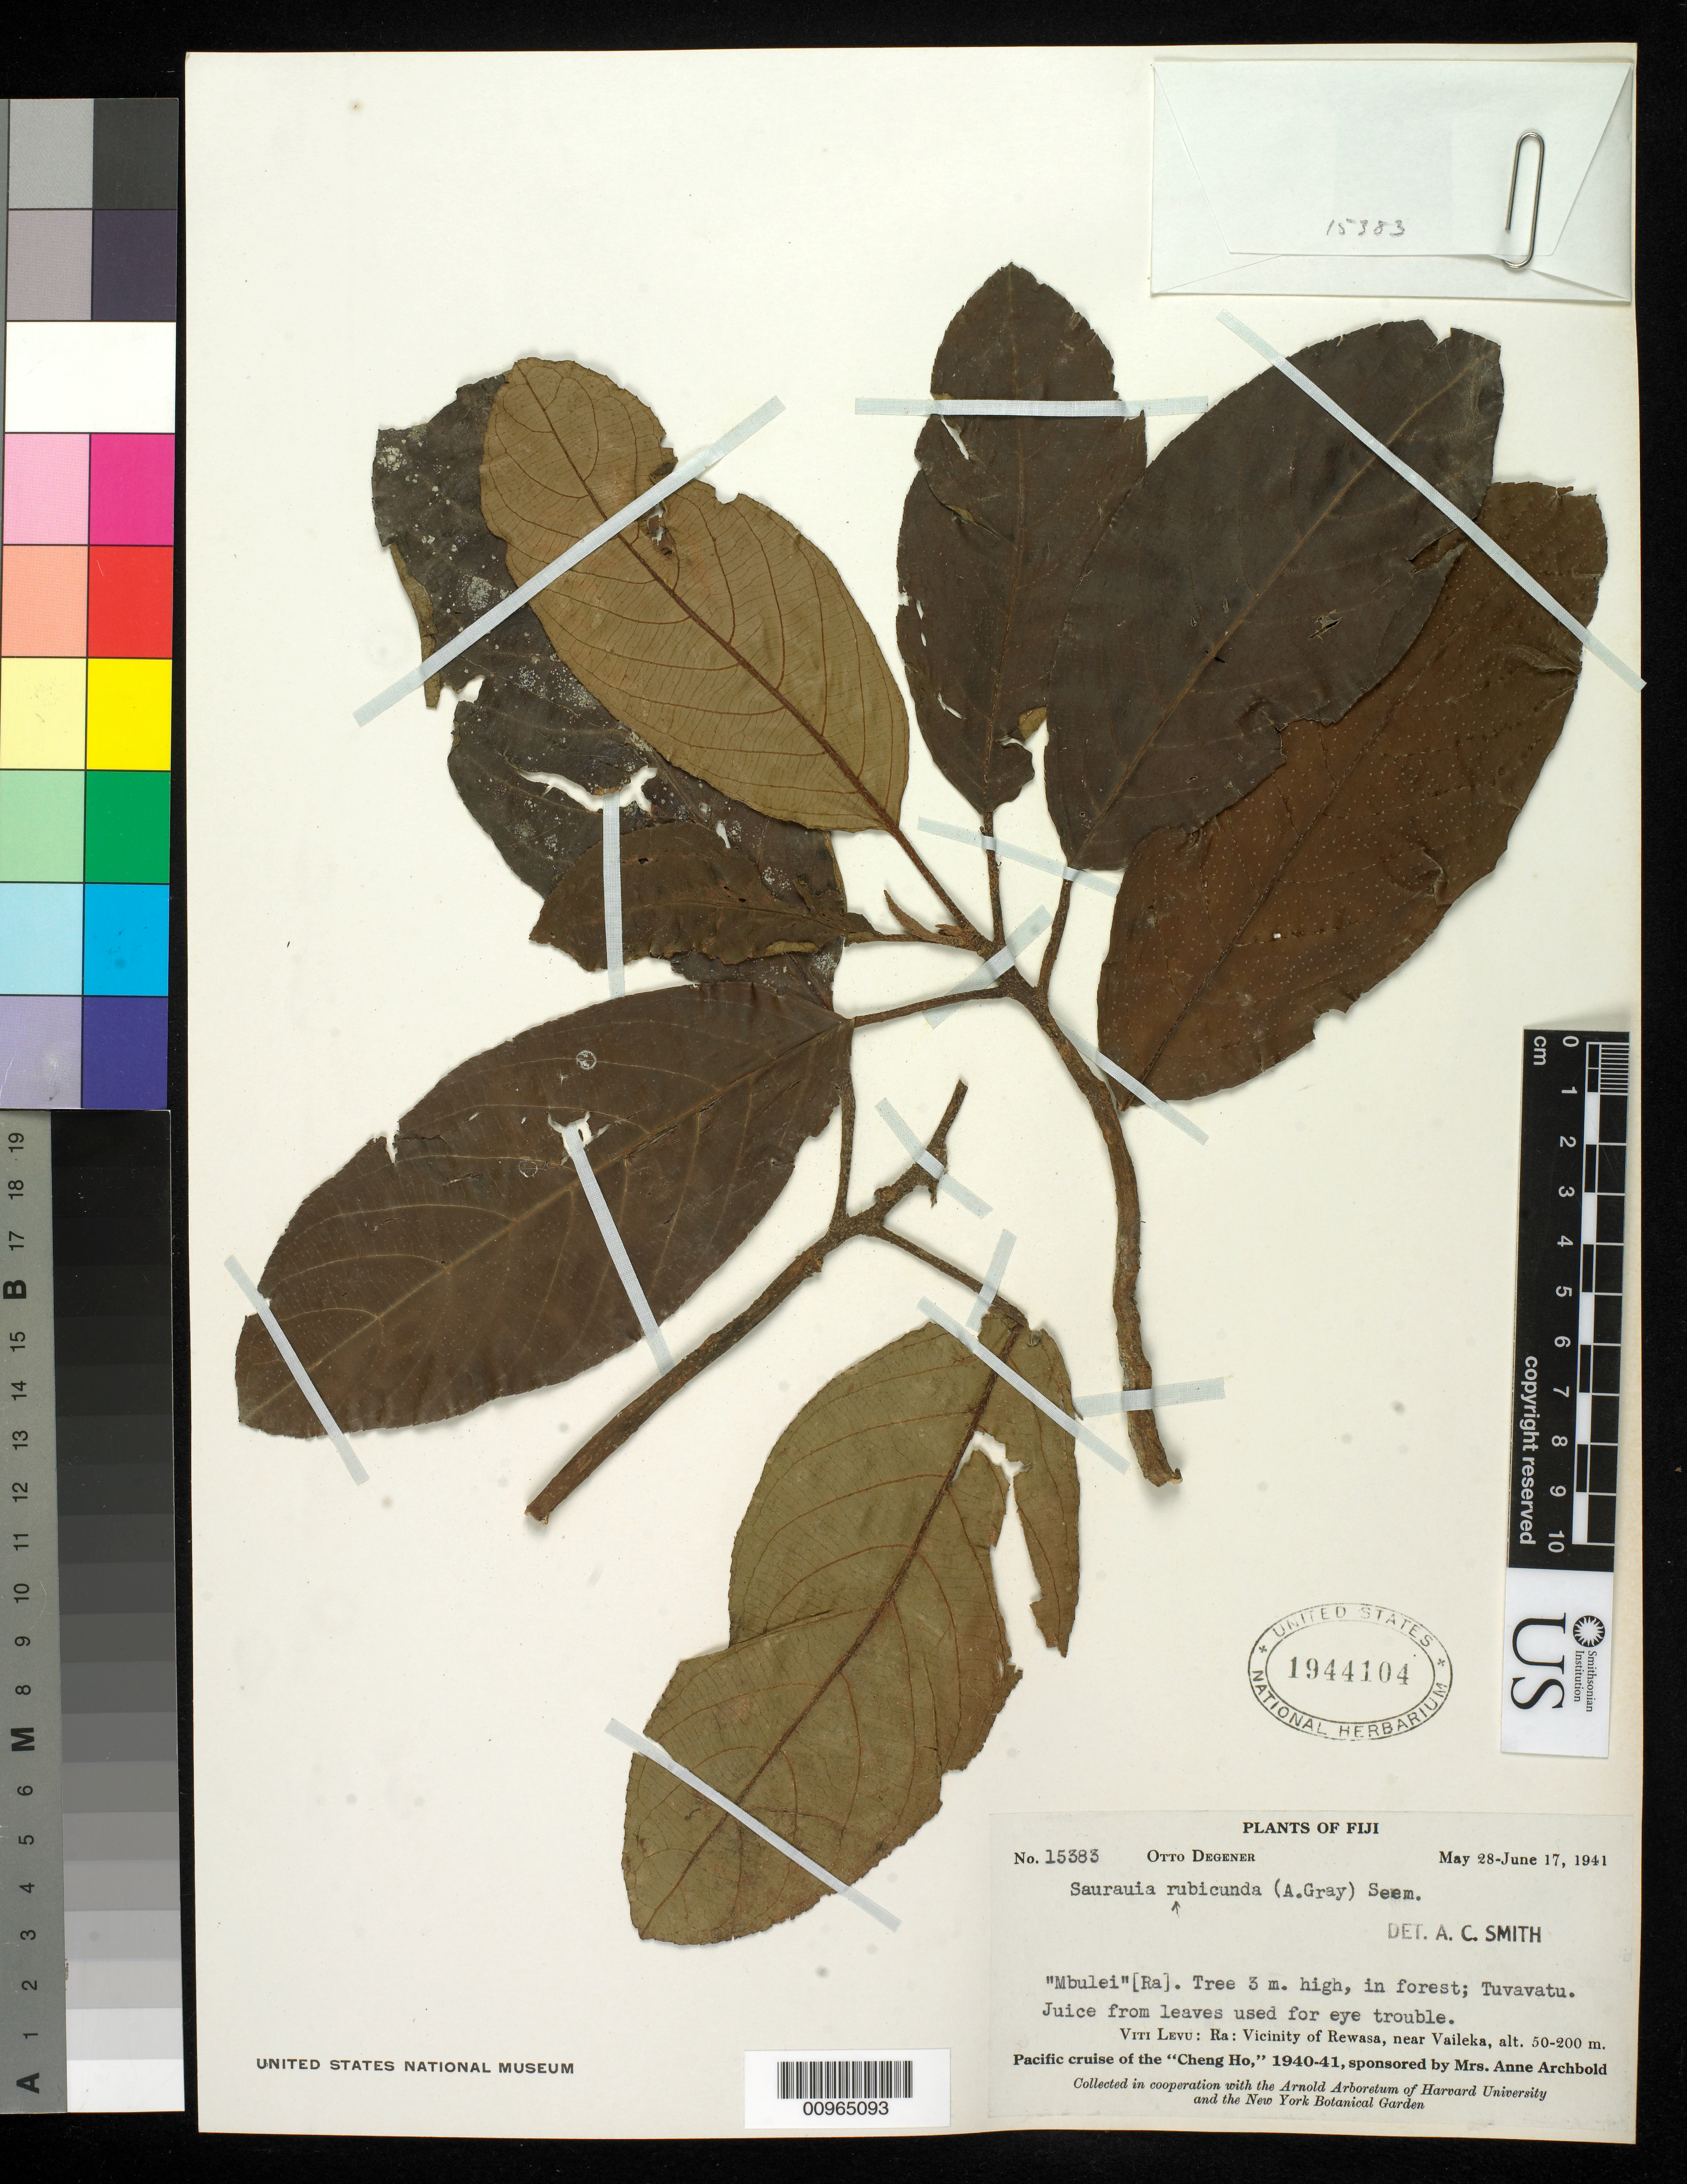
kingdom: Plantae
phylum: Tracheophyta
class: Magnoliopsida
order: Ericales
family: Actinidiaceae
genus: Saurauia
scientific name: Saurauia rubicunda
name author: Seem.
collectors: O. Degener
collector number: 15383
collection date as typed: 28 May 1941 to 17 Jun 1941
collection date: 1941-05-28/1941-06-17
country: Fiji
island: Viti Levu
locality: Vicinity of Rewasa, near Vaileka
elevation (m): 50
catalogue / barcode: US 1944104